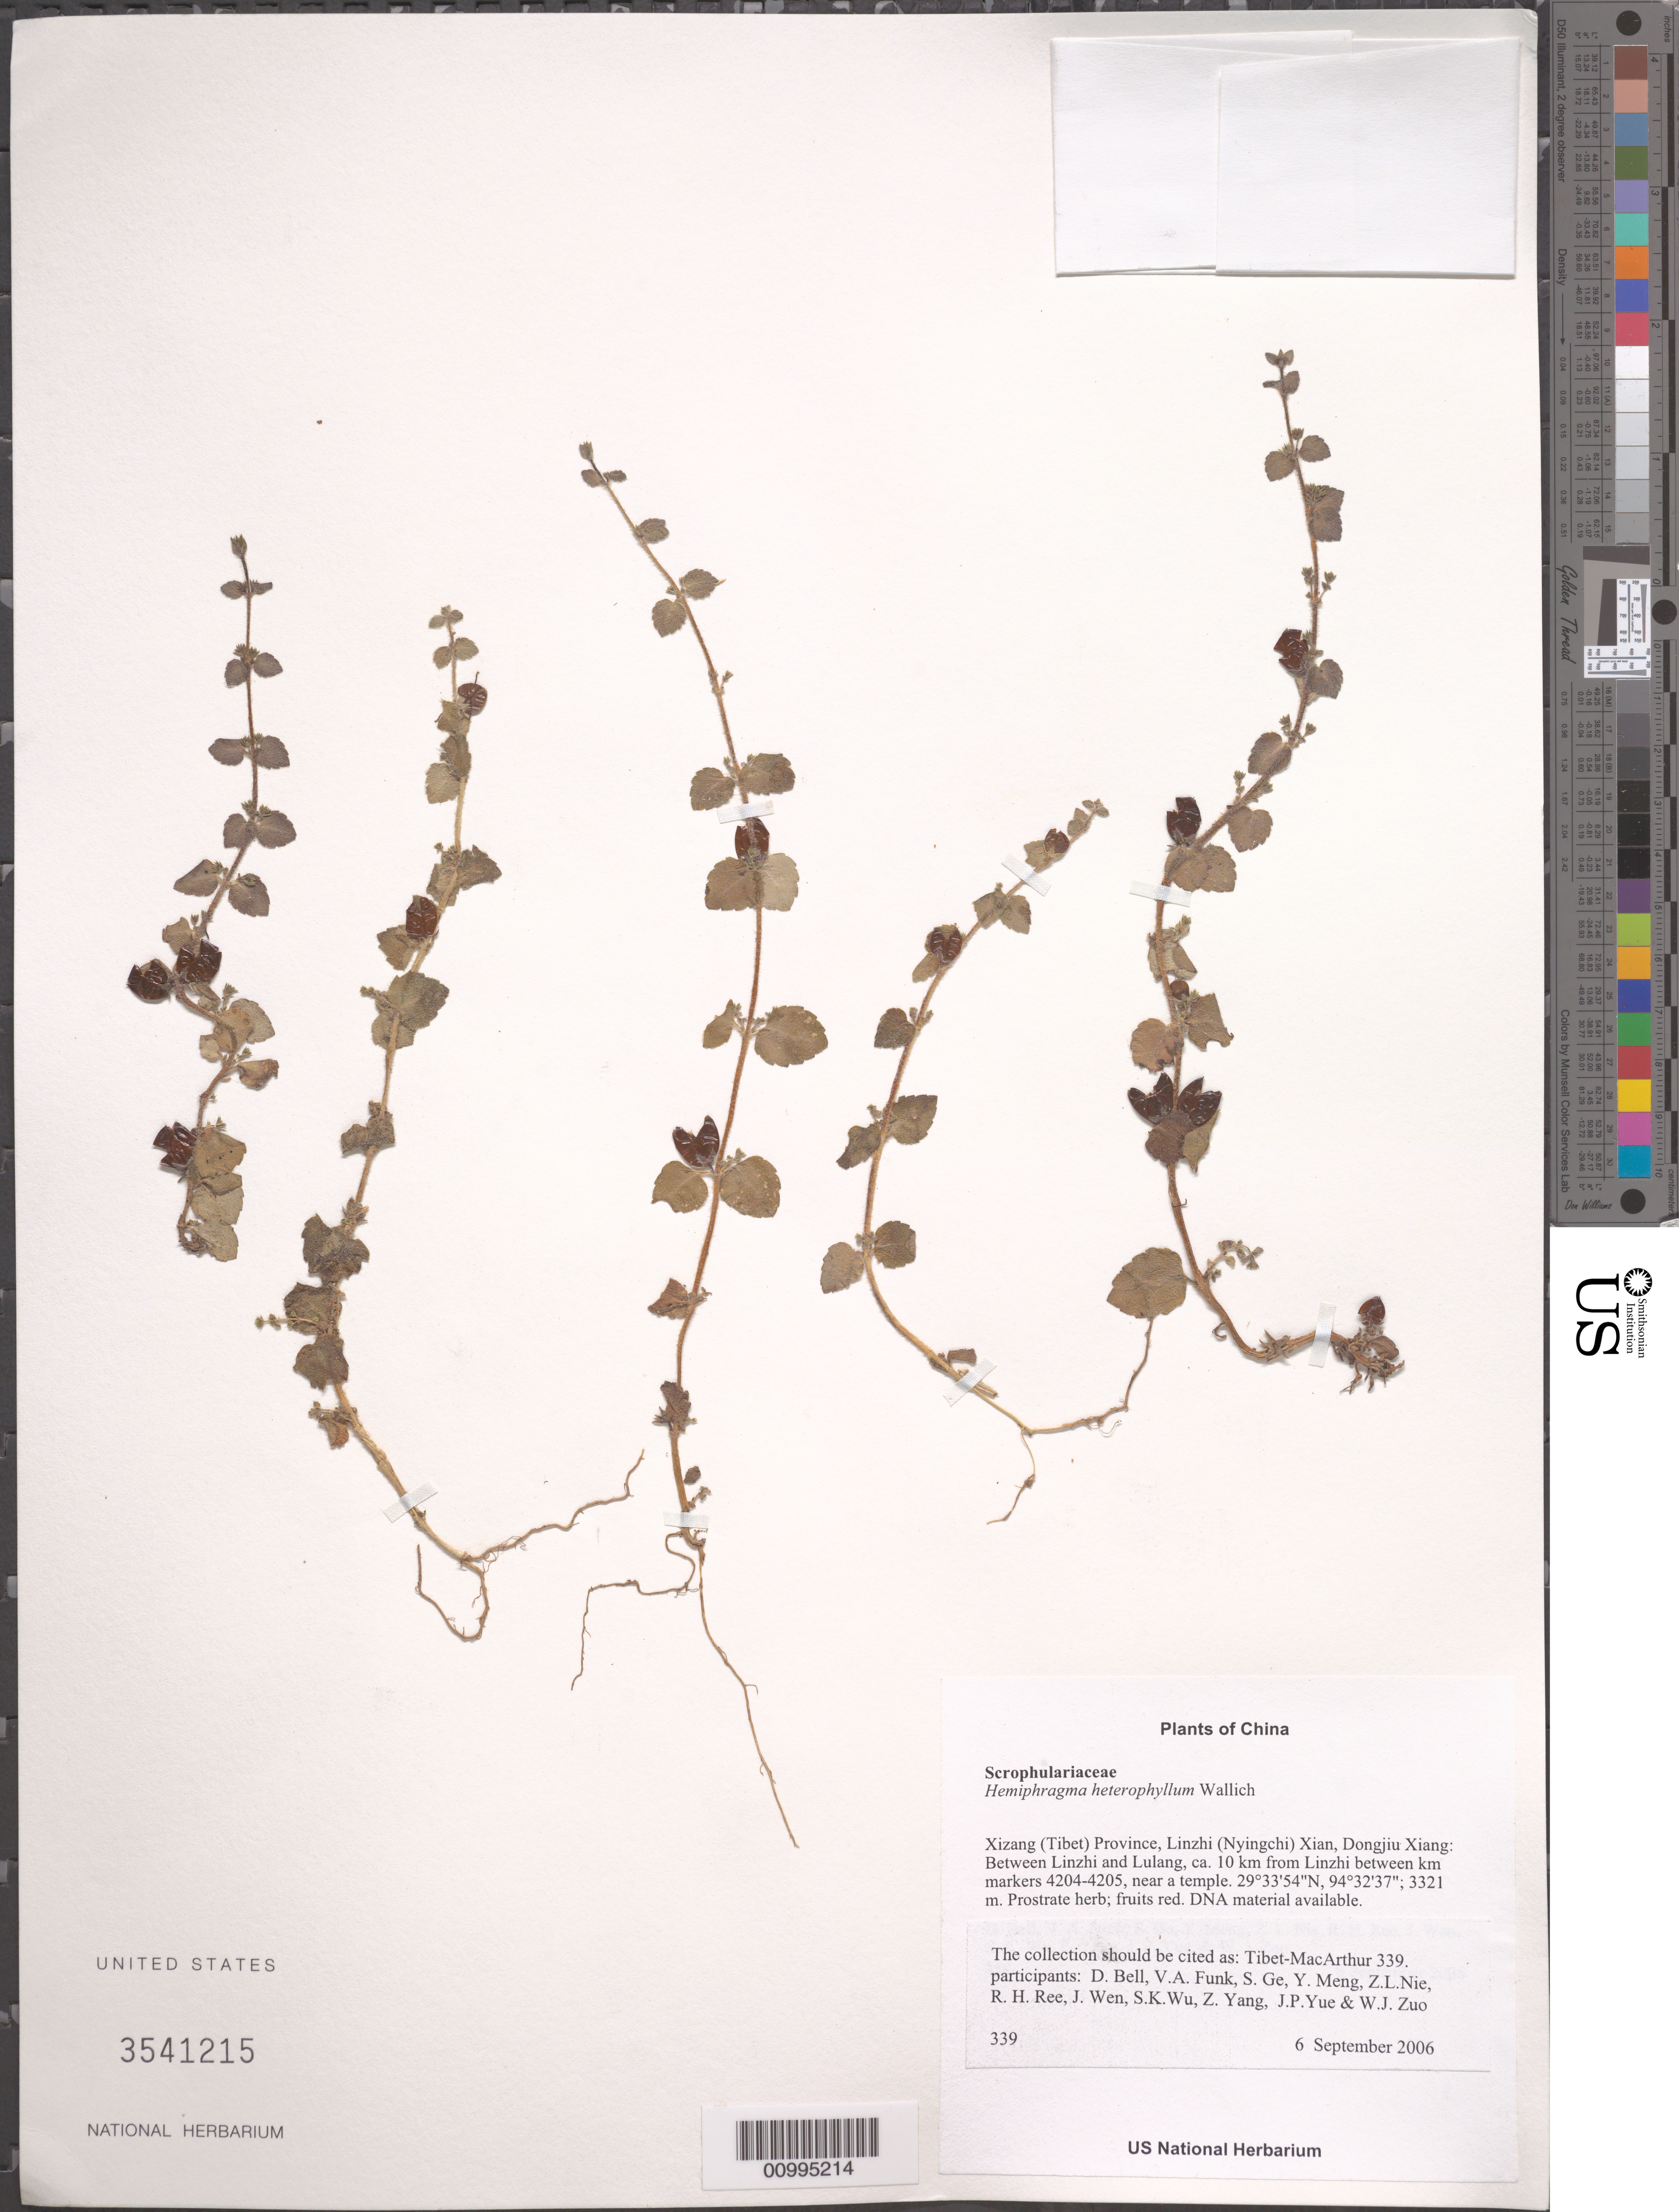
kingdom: Plantae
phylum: Tracheophyta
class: Magnoliopsida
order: Lamiales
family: Plantaginaceae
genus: Hemiphragma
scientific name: Hemiphragma heterophyllum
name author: Wall.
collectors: Tibet-MacArthur, D. A. Bell, V. Funk, S. Ge, Y. Meng, Z. Nie, R. Ree, J. Wen, S. K. Wu, Z. Yang, J. Yue & W. Zuo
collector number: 339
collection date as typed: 06 Sep 2006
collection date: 2006-09-06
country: China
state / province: Xizang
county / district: Linzhi (Nyingchi) Xian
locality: Dongjiu Xiang. Between Linzhi and Lulang, ca. 10 km from Linzhi between km markers 4204-4205, near a temple.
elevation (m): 3321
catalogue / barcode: US 3541215